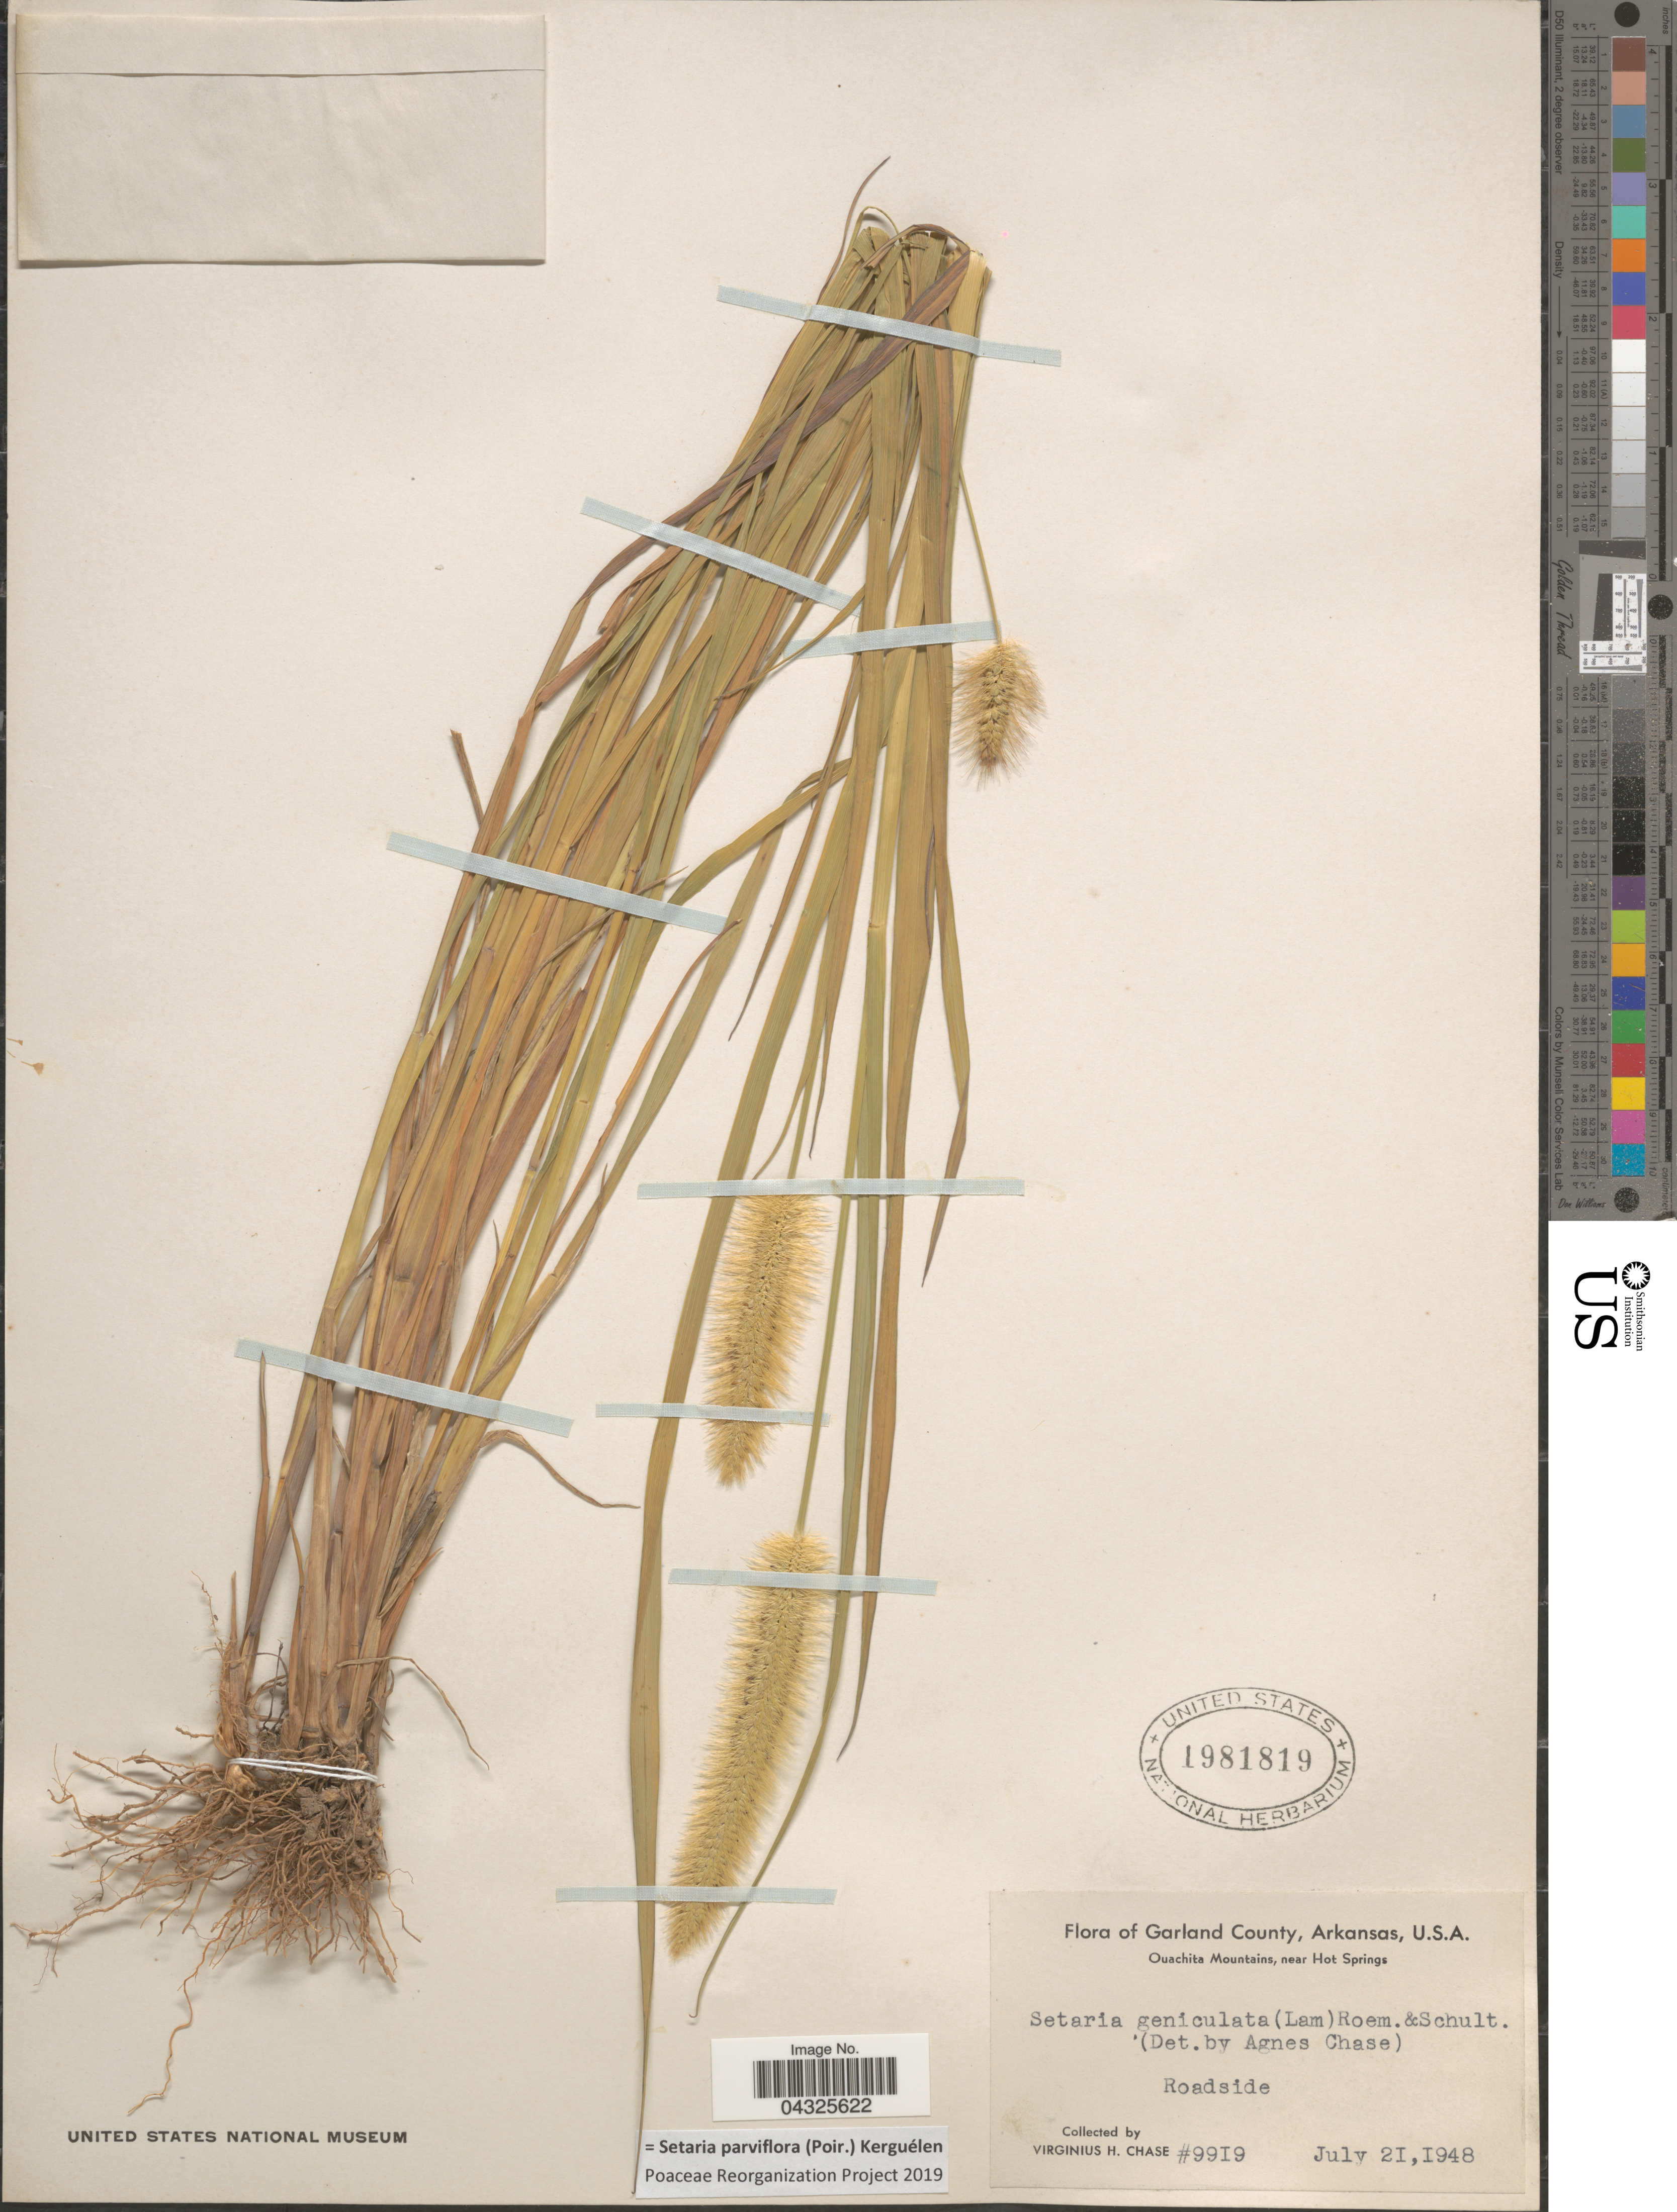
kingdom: Plantae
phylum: Tracheophyta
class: Liliopsida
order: Poales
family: Poaceae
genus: Setaria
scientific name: Setaria parviflora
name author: (Poir.) Kerguélen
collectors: V. H. Chase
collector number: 9919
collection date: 1948-07-21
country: United States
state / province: Arkansas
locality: Garland County. Ouachita Mountains, near Hot Springs.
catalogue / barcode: US 1981819